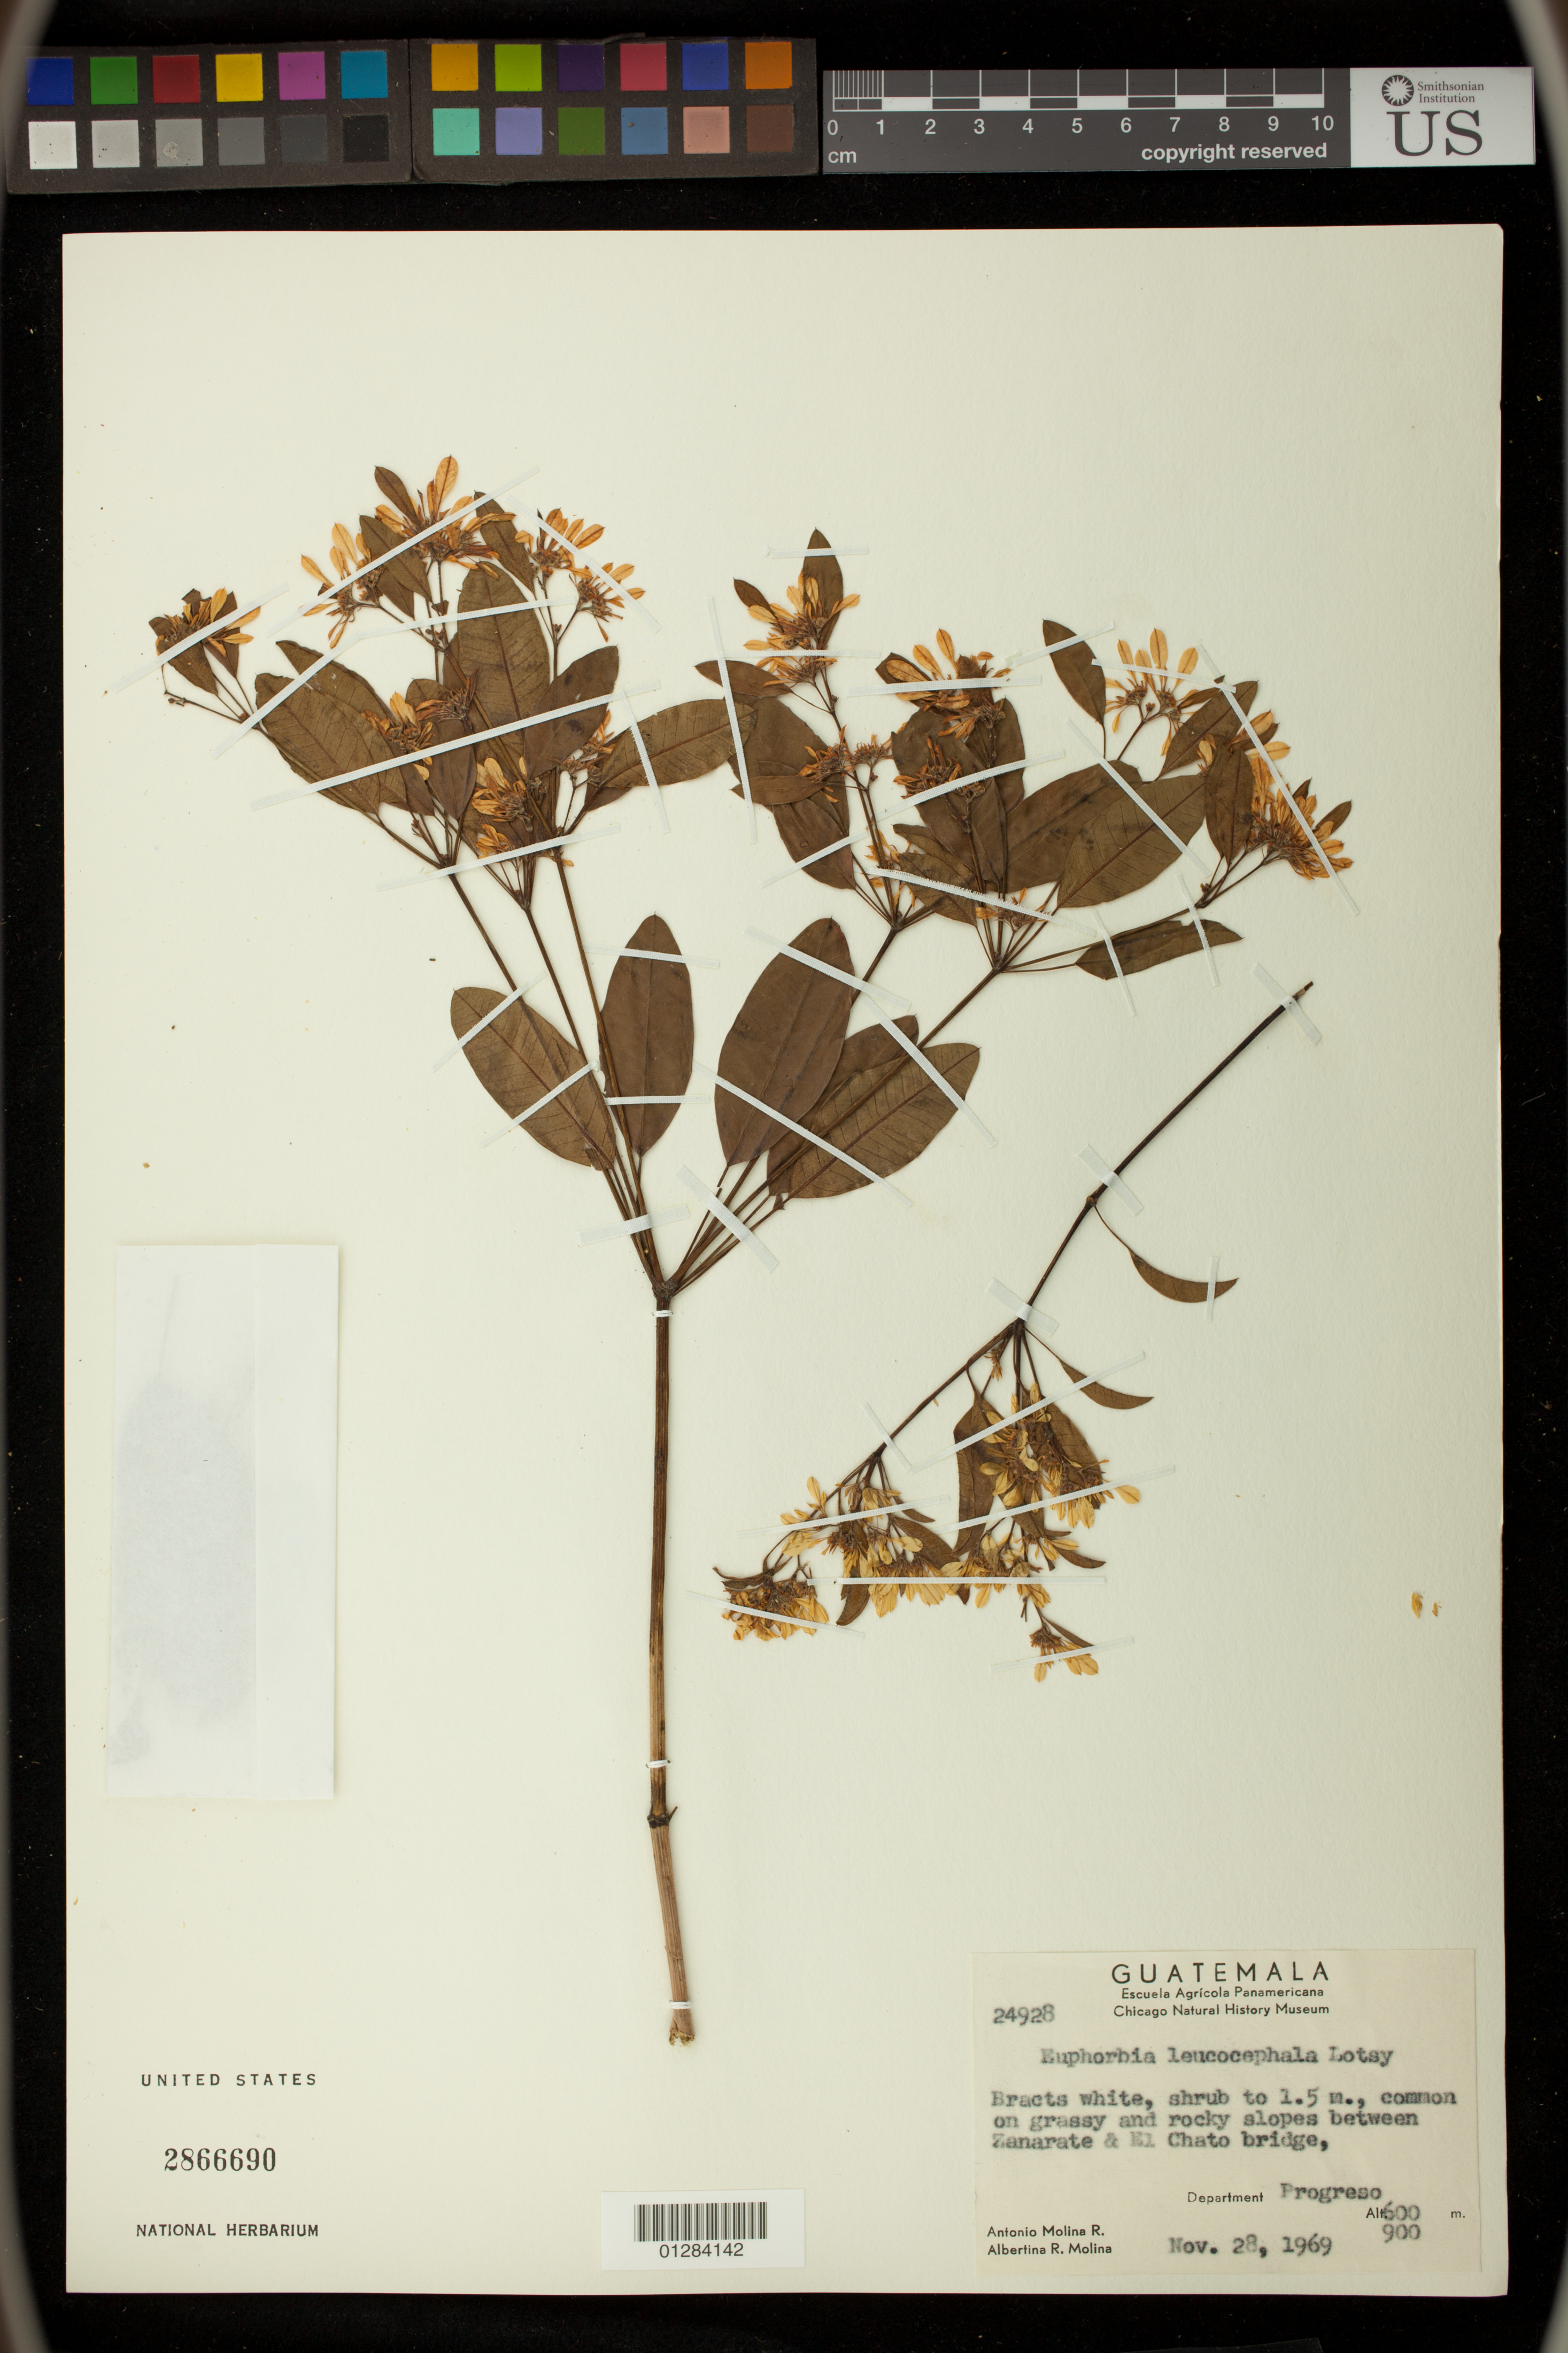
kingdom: Plantae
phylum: Tracheophyta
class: Magnoliopsida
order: Malpighiales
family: Euphorbiaceae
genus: Euphorbia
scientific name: Euphorbia leucocephala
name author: Lotsy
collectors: A. R. Molina & A. Molina R.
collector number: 24928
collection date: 1969-11-28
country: Guatemala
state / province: El Progreso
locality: Between Zanarate & El Chato bridge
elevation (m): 600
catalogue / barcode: US 2866690